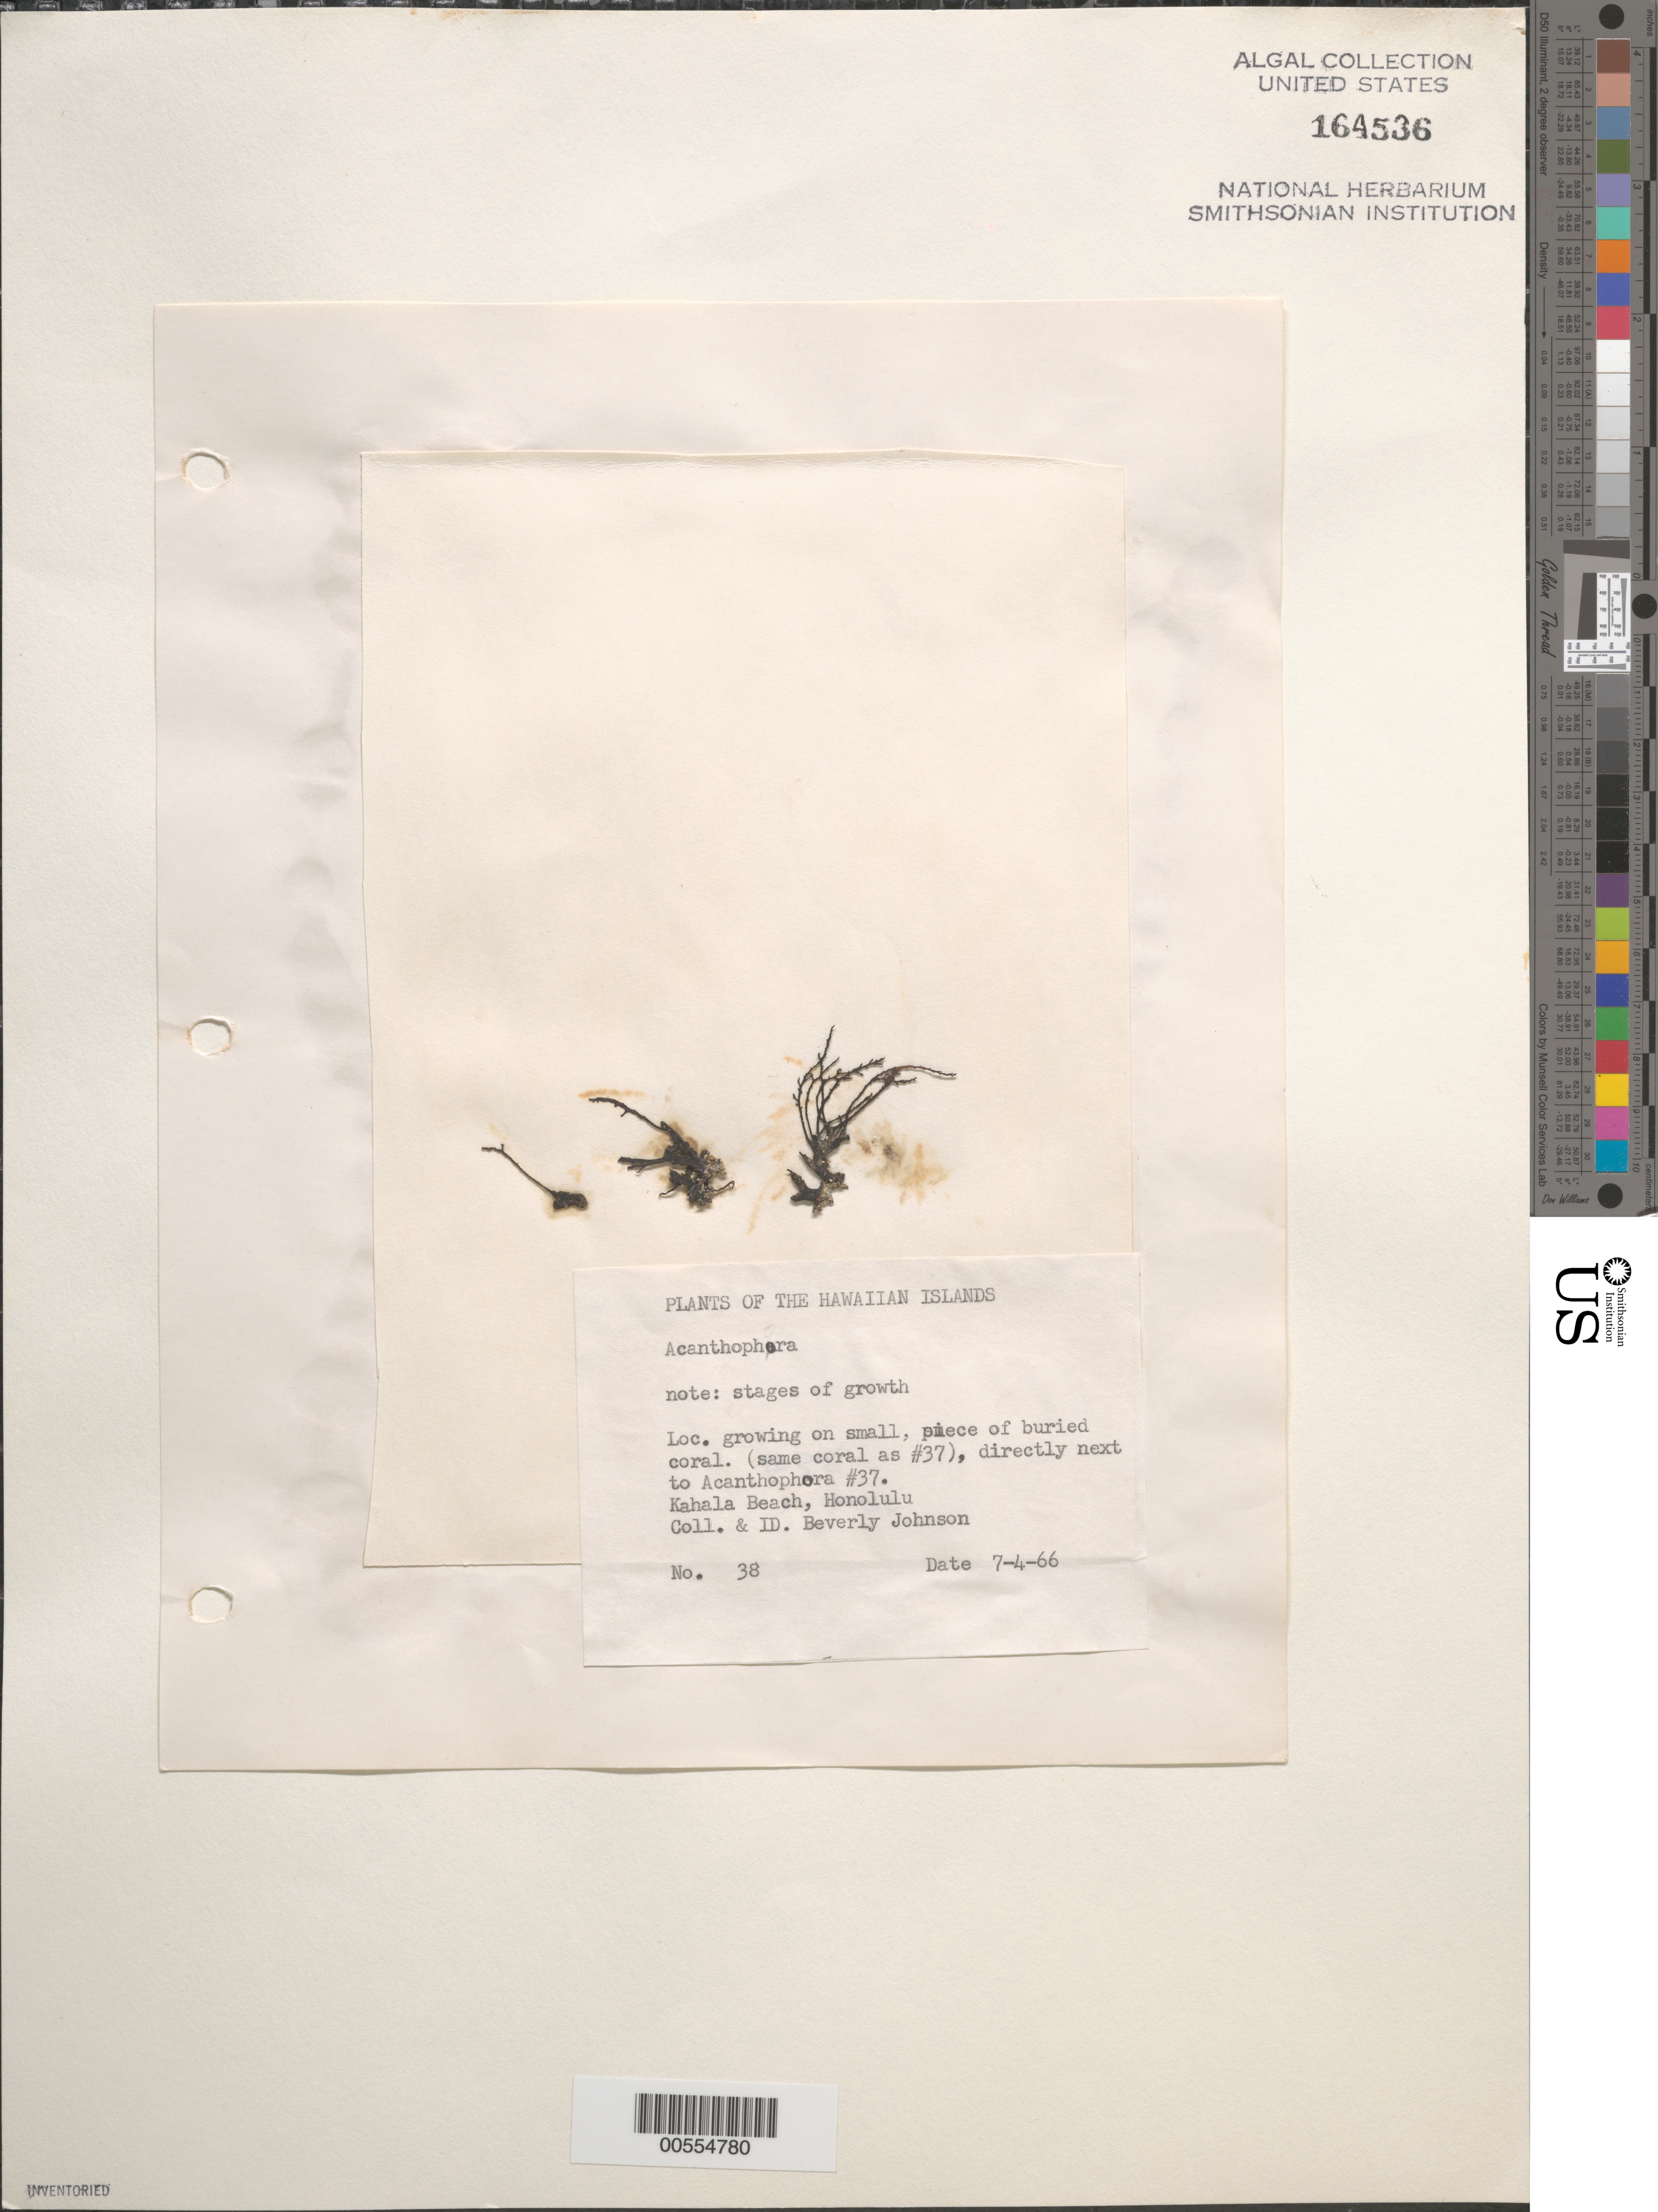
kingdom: Plantae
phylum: Rhodophyta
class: Florideophyceae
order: Ceramiales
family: Rhodomelaceae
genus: Acanthophora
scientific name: Acanthophora sp.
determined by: Johnson, Beverly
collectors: B. Johnson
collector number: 38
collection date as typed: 04 Jul 1966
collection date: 1966-07-04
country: United States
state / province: Hawaii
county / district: Honolulu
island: Oahu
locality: Honolulu, Kahala Beach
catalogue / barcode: US 164536